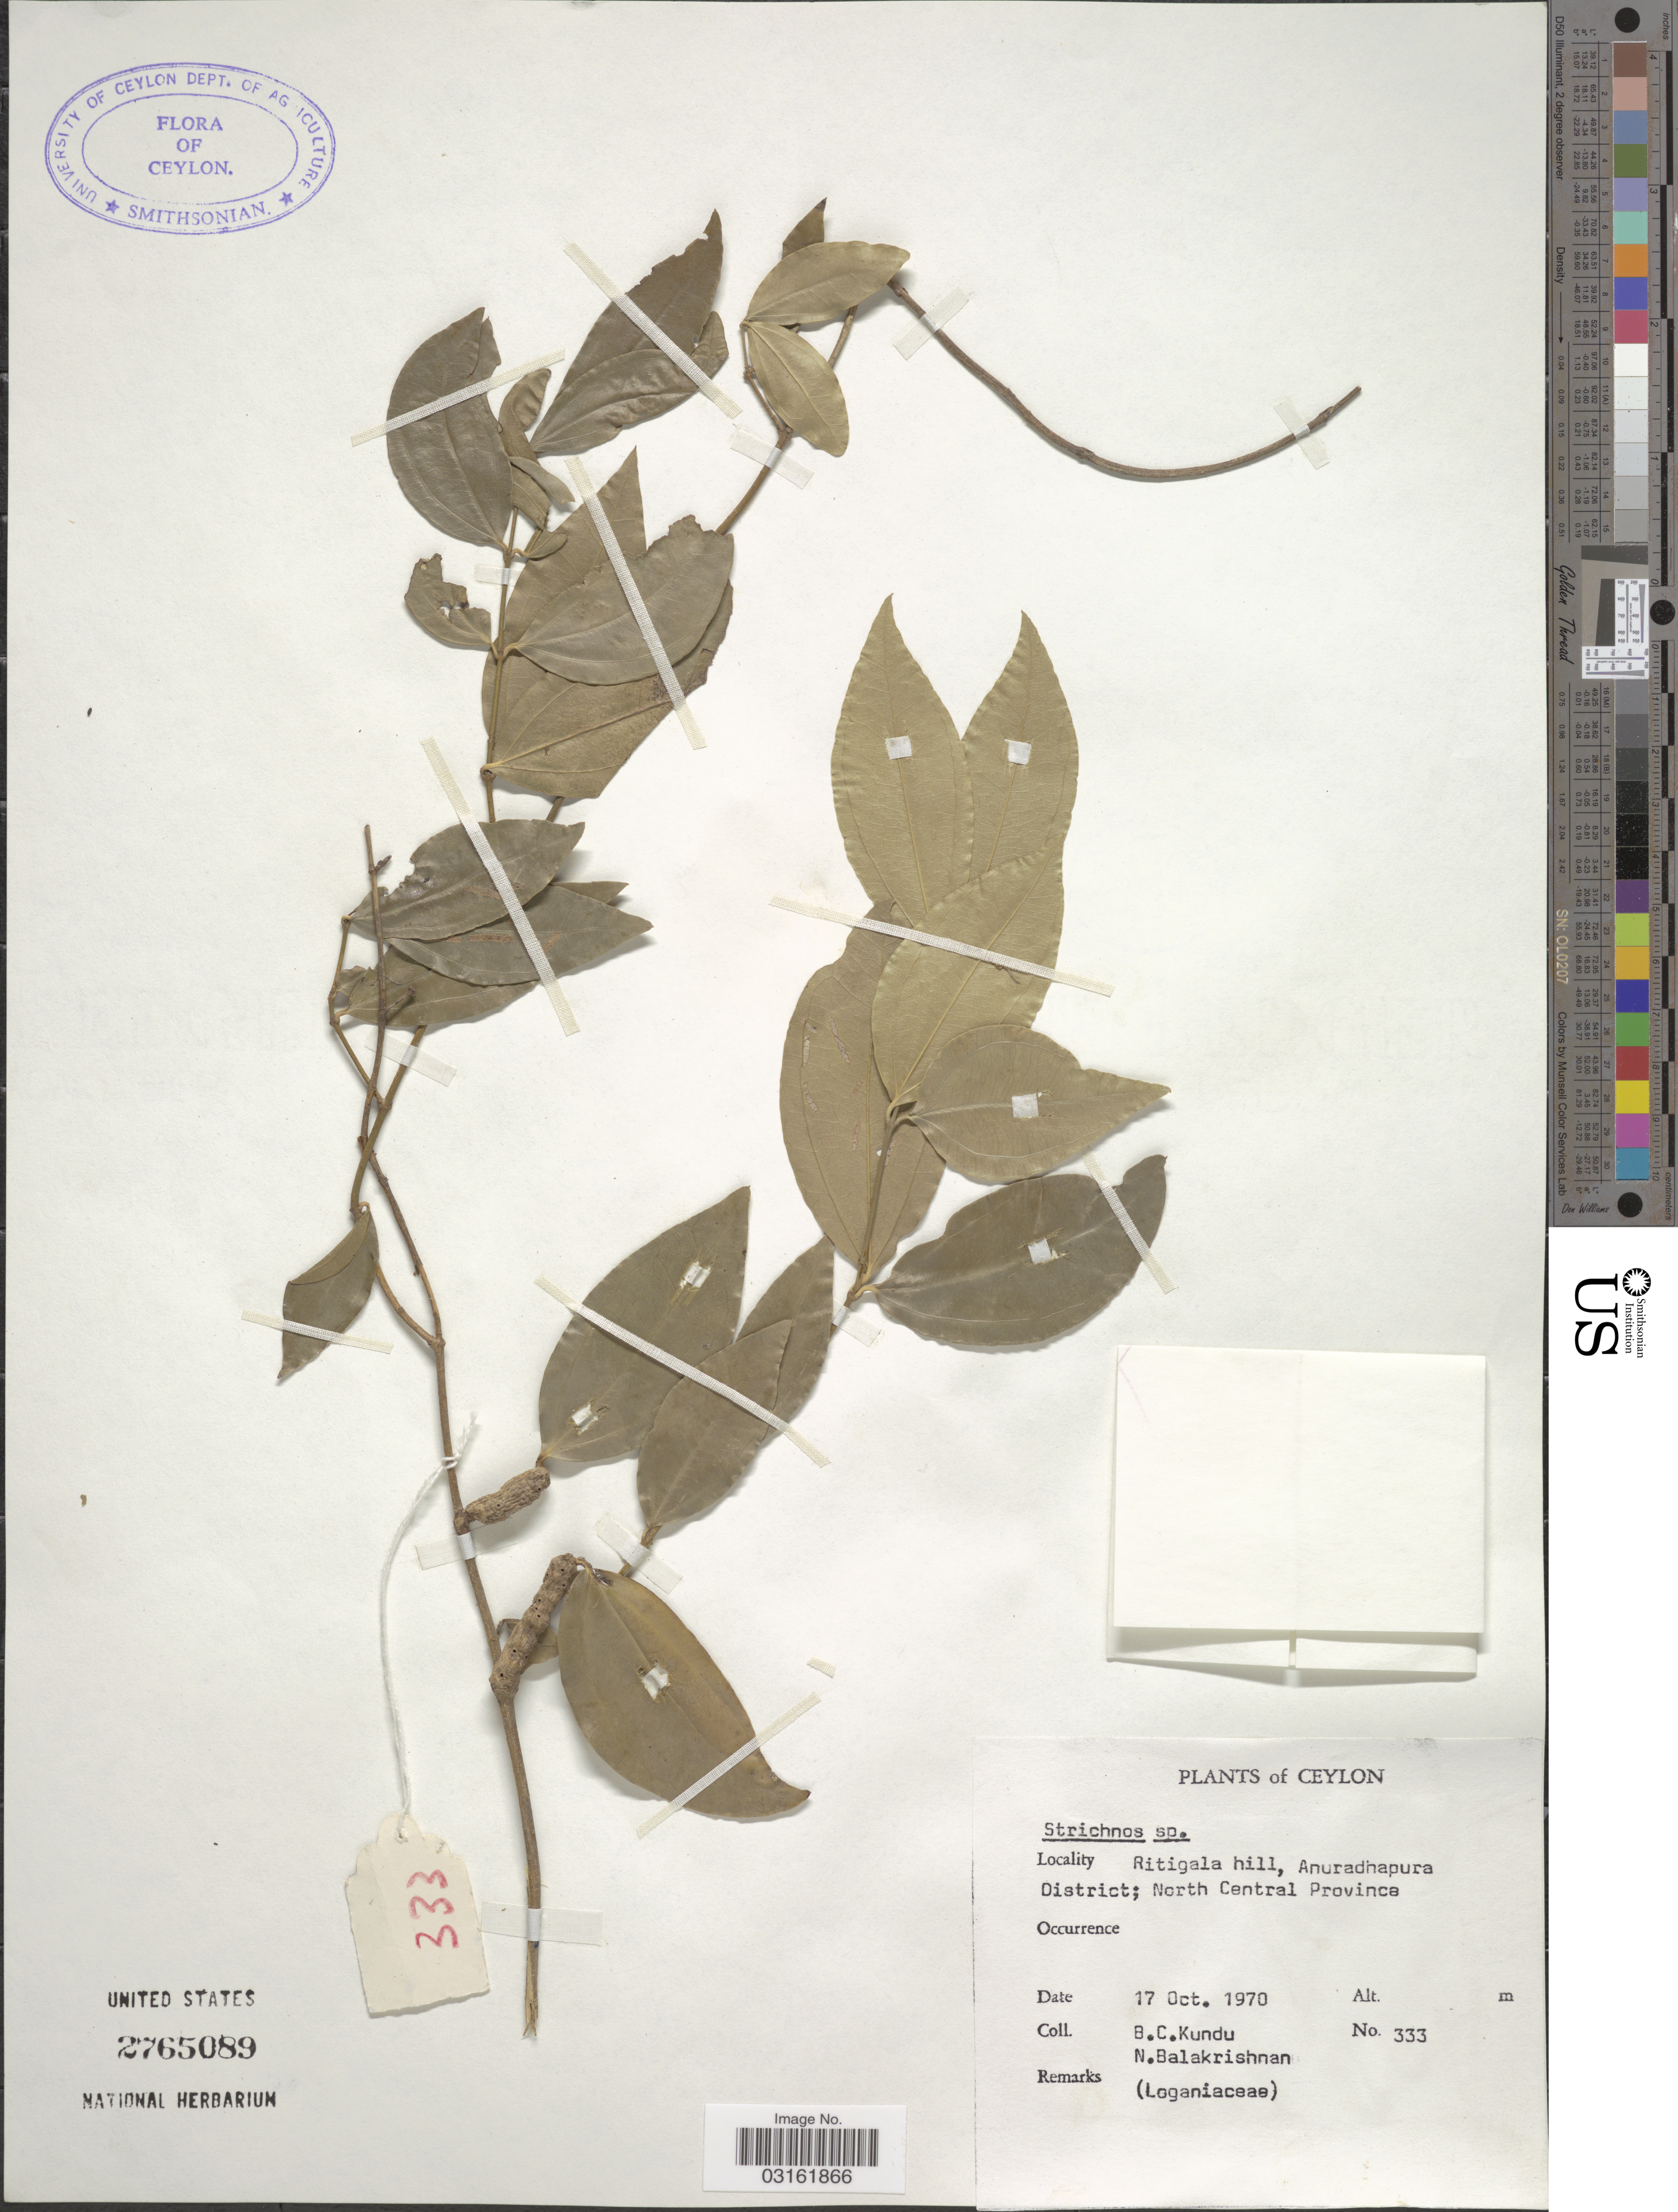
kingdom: Plantae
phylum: Tracheophyta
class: Magnoliopsida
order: Gentianales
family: Loganiaceae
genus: Strychnos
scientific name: Strychnos sp.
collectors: B. C. Kundu & N. Balakrishnan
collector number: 333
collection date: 1970-10-17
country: Sri Lanka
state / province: North Central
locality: Ceylon. Ritigala hill, Anuradhapura District; North Central Province.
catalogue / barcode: US 2765089